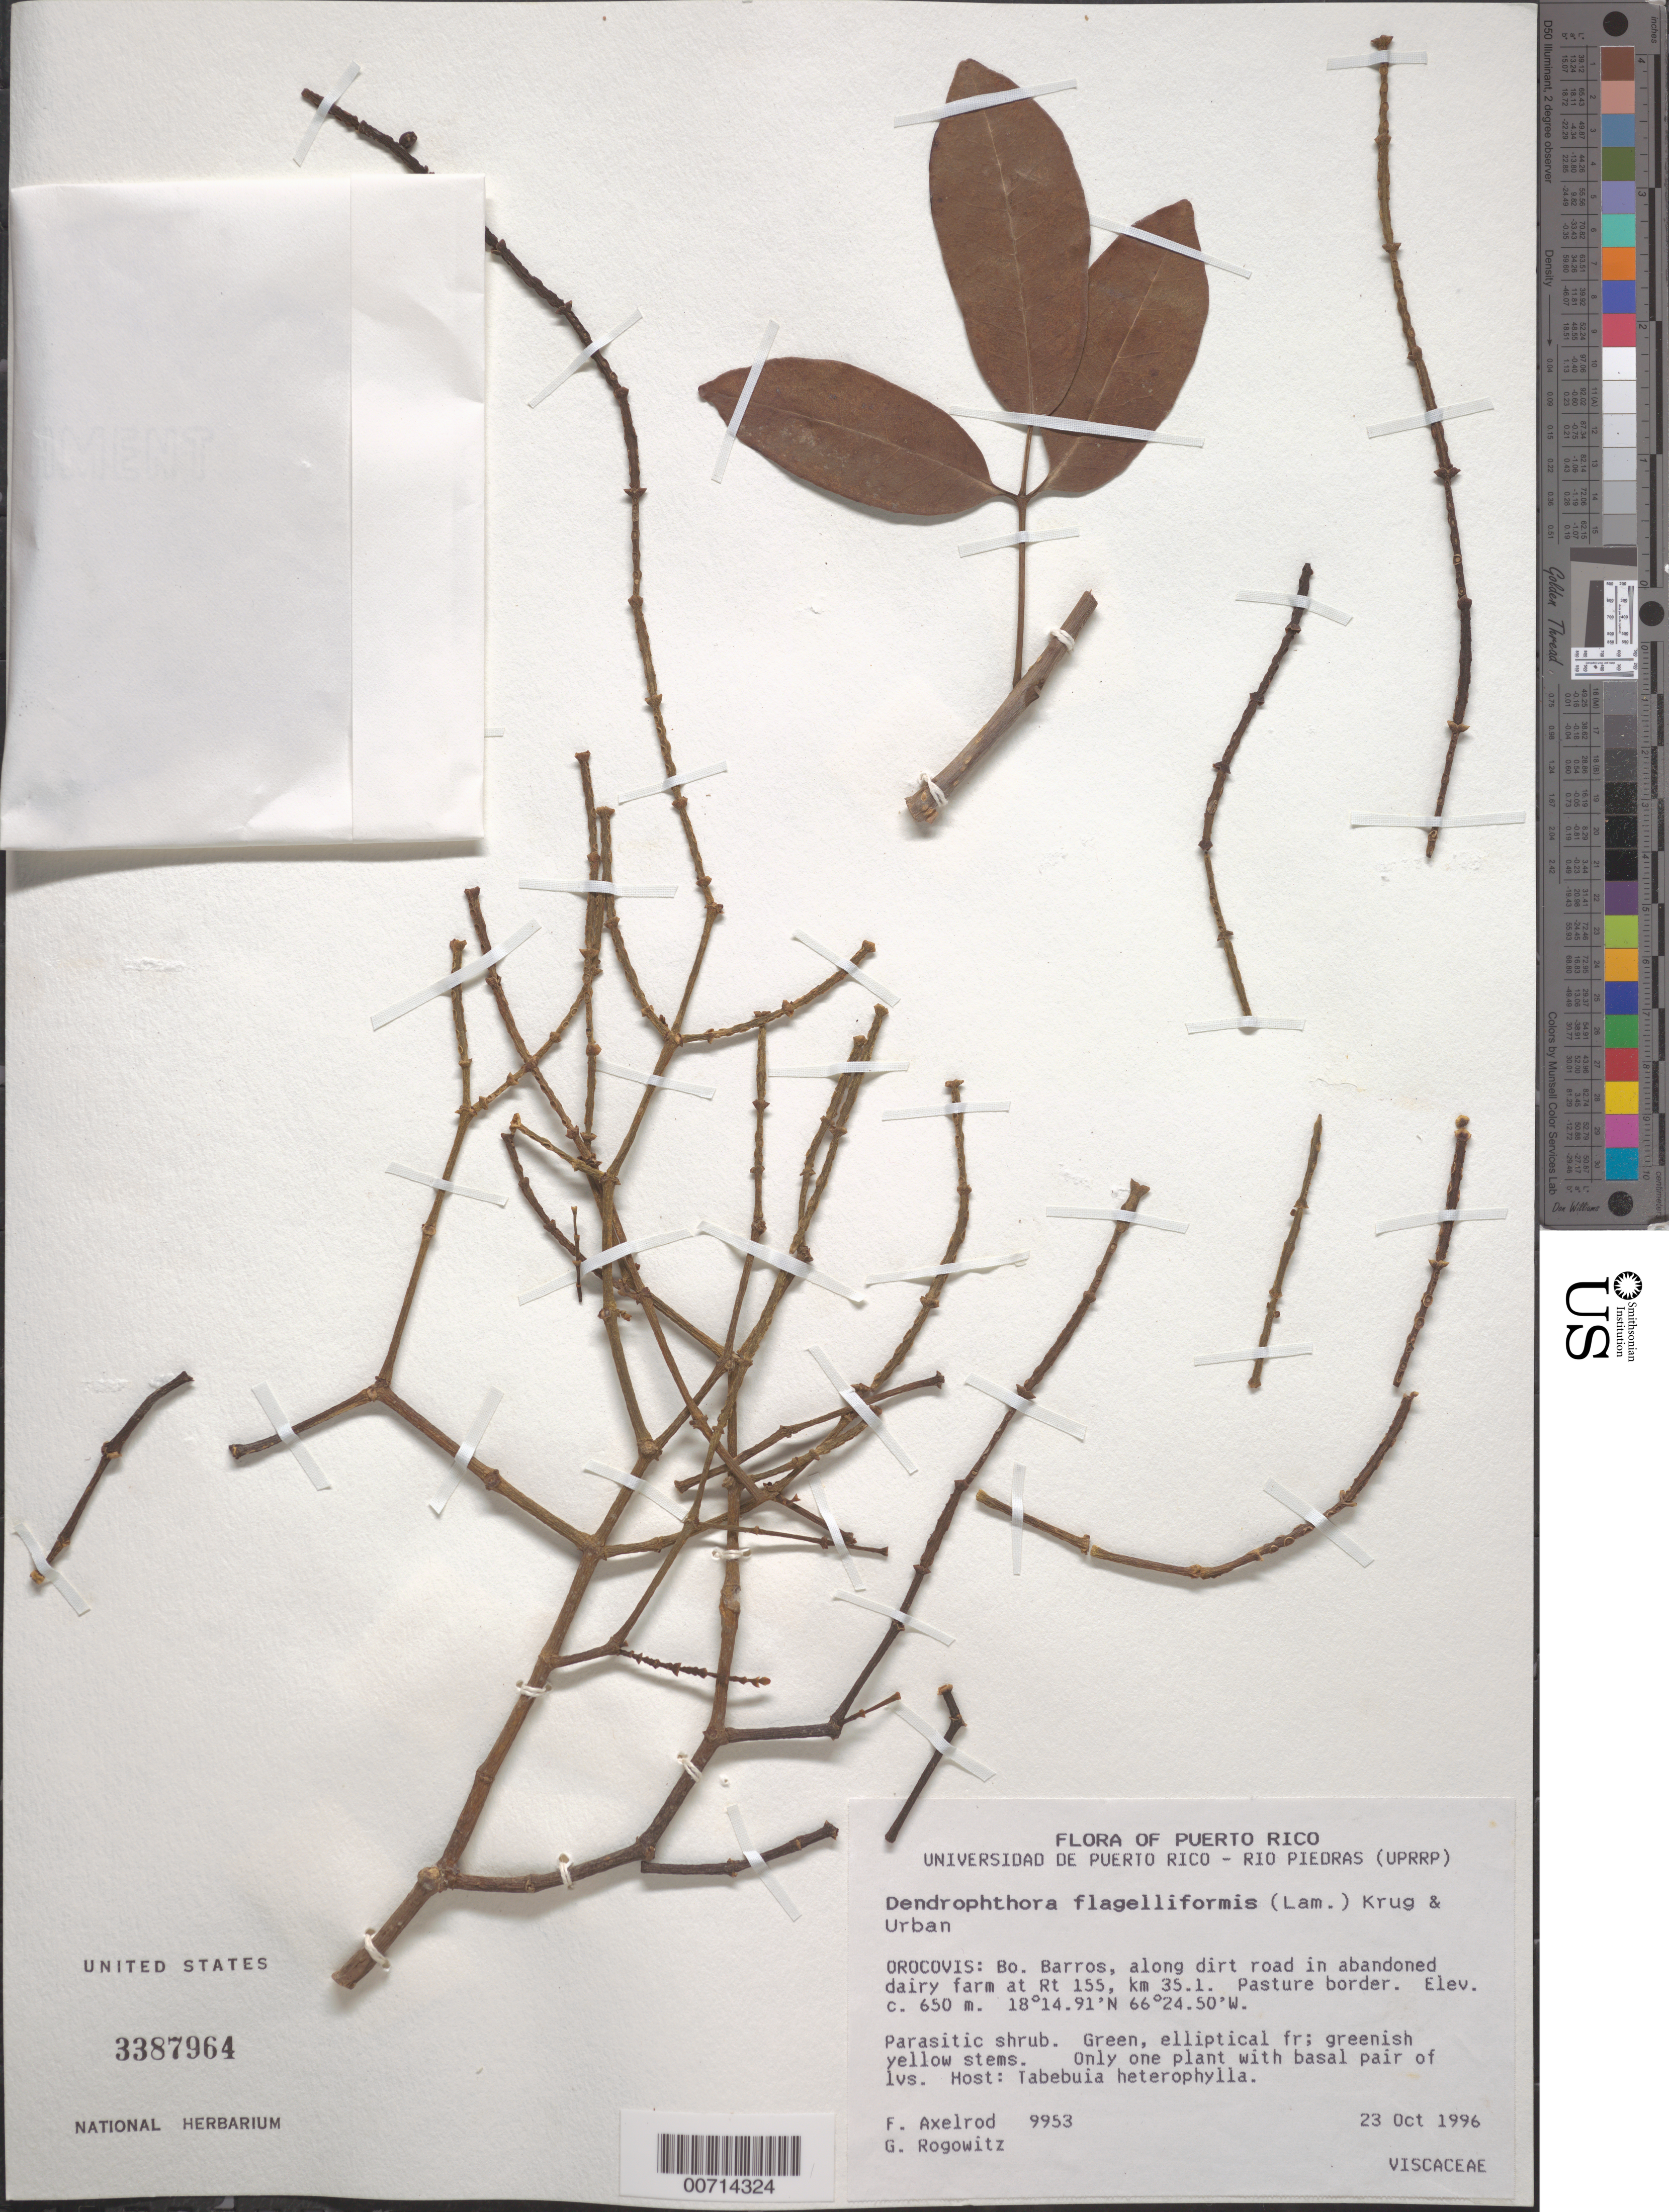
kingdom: Plantae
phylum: Tracheophyta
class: Magnoliopsida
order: Santalales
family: Viscaceae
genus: Dendrophthora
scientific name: Dendrophthora flagelliformis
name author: (Lam.) Krug & Urb.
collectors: F. S. Axelrod & G. Rogowitz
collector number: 9953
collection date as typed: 23 Oct 1996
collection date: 1996-10-23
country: Puerto Rico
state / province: Orocovis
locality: Orocovis: Bo. Barros, along dirt road in abandoned dairy farm at Rte 155, km 35.1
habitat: Pasture border; Host: Tabebuia heterophylla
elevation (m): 650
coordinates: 66.41388889, -66.41388889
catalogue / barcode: US 3387964